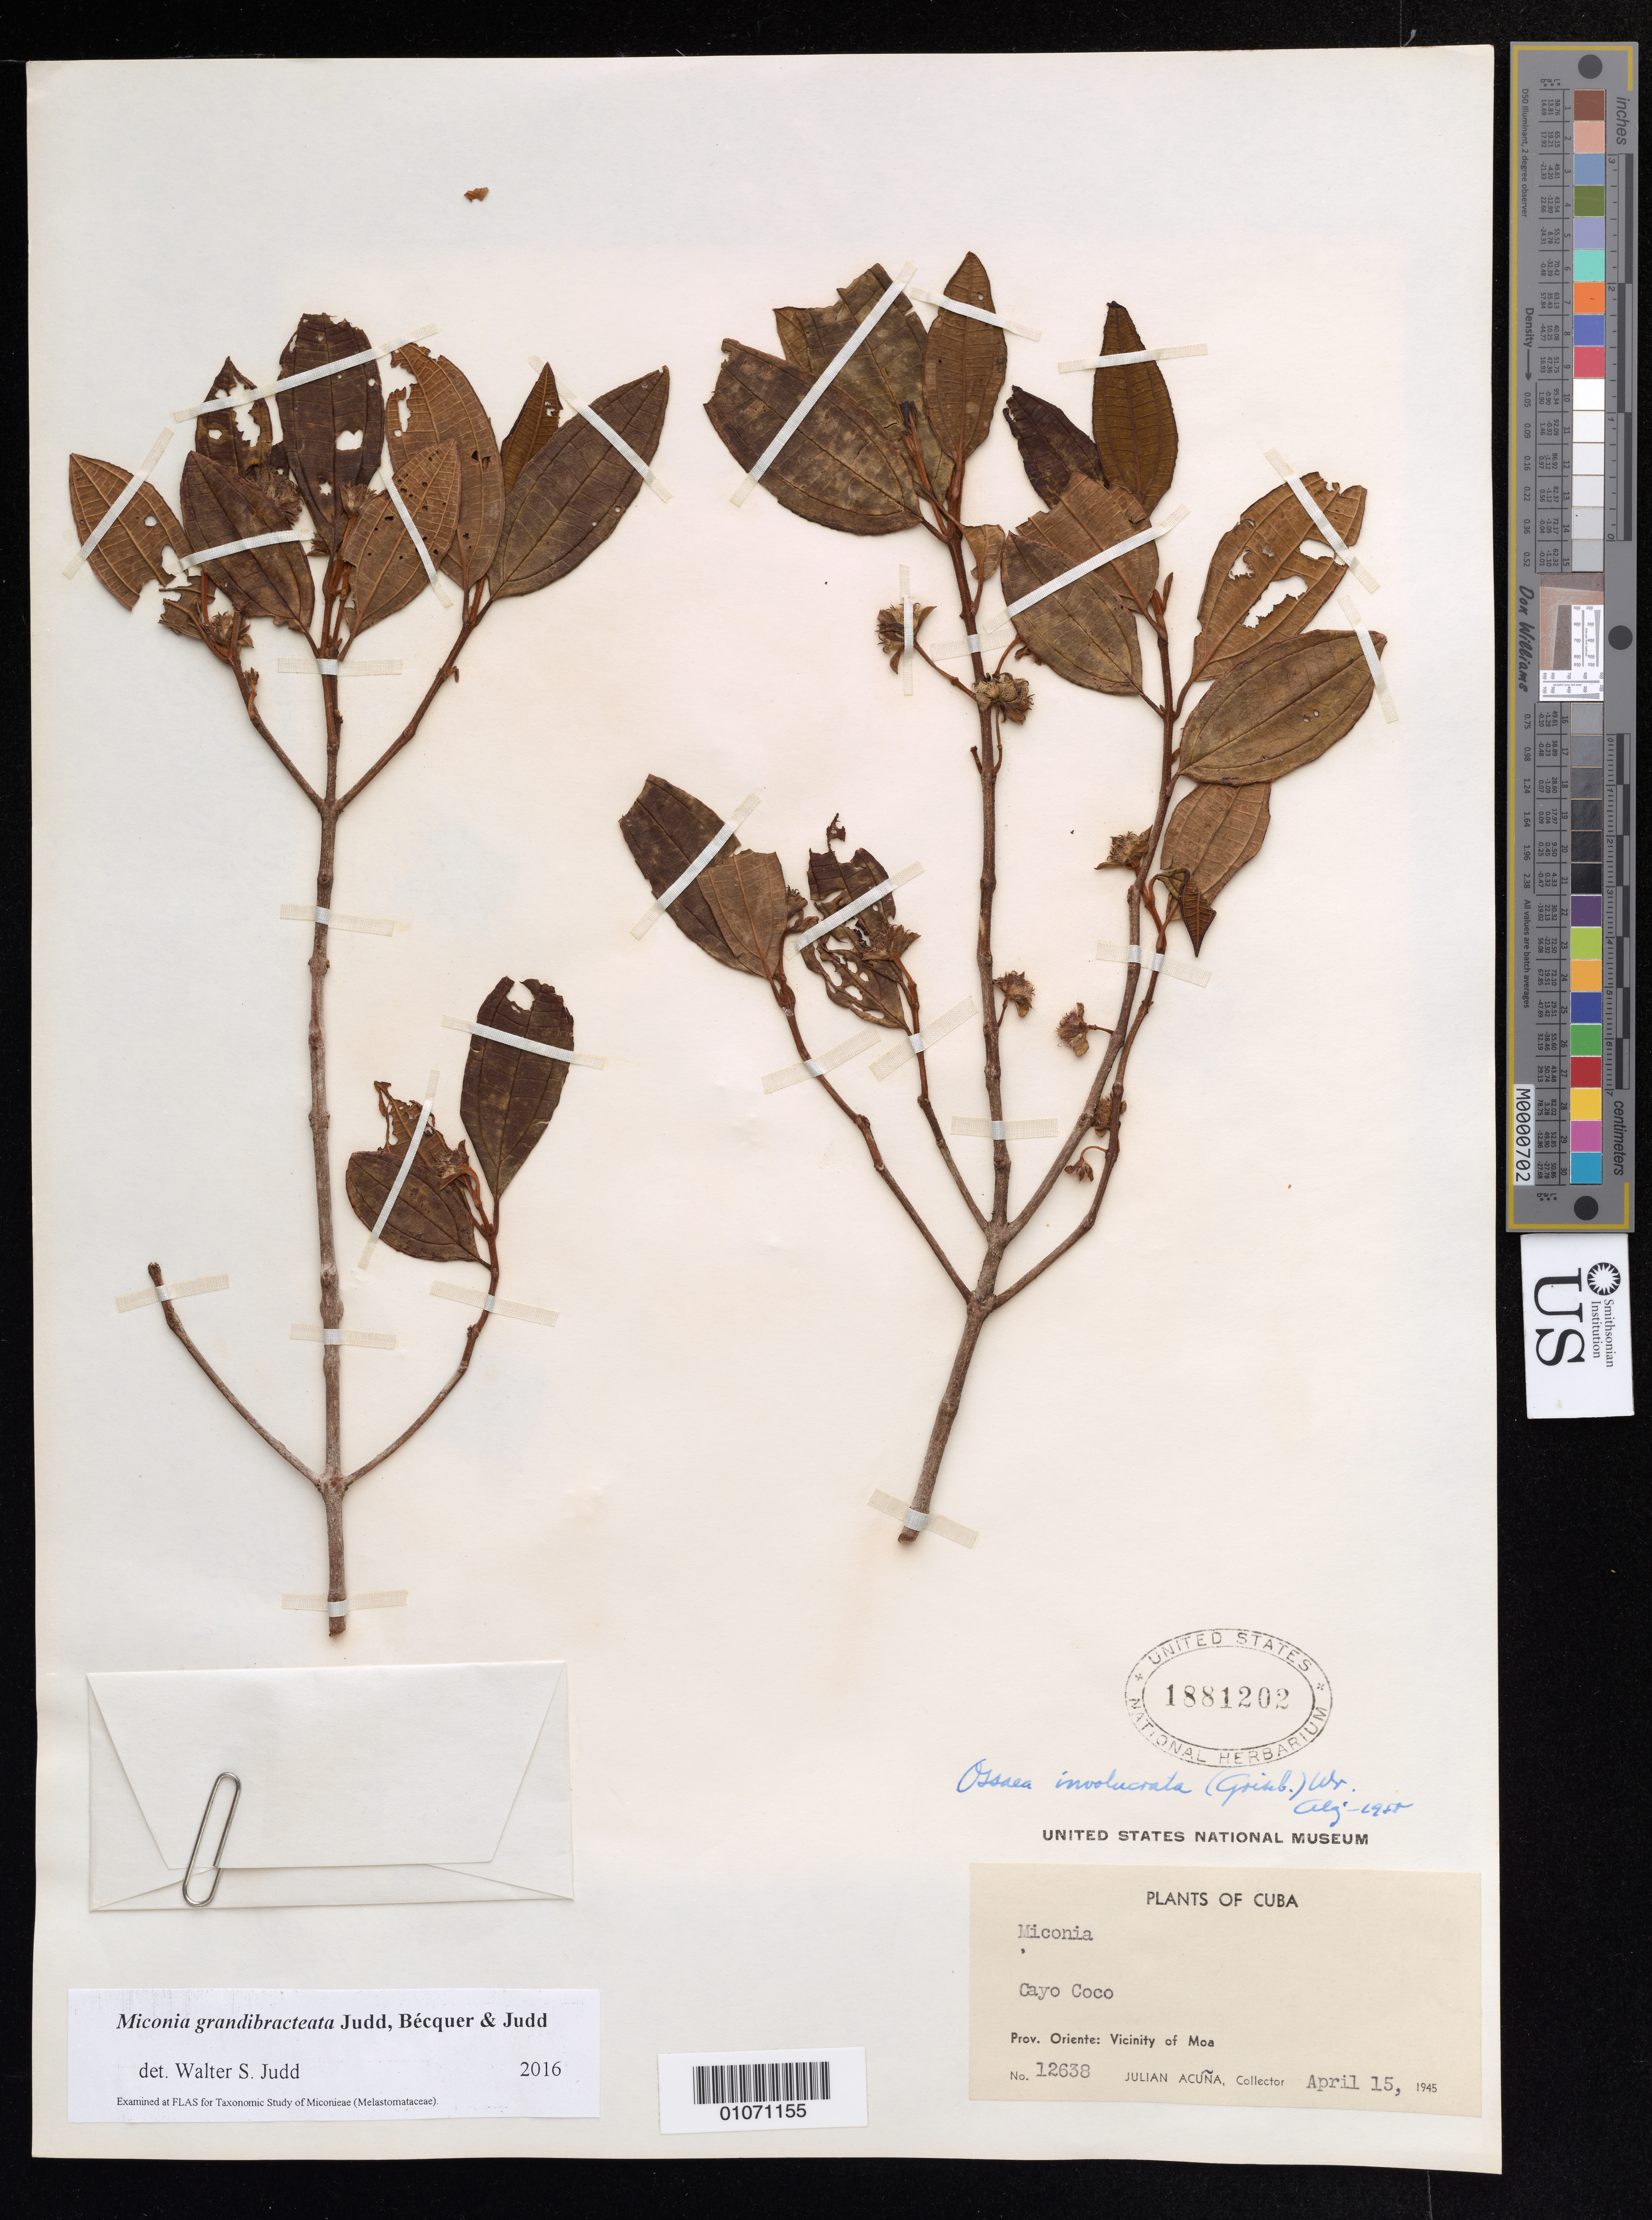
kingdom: Plantae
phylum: Tracheophyta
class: Magnoliopsida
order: Myrtales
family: Melastomataceae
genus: Miconia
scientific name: Miconia grandibracteata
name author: Judd et al.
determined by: Judd, Walter S.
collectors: J. Acuña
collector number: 12638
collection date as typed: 15 Apr 1945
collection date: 1945-04-15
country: Cuba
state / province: Holguín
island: Cuba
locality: Moa vicinity, Cayo Cayo [Oriente]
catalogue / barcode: US 1881202